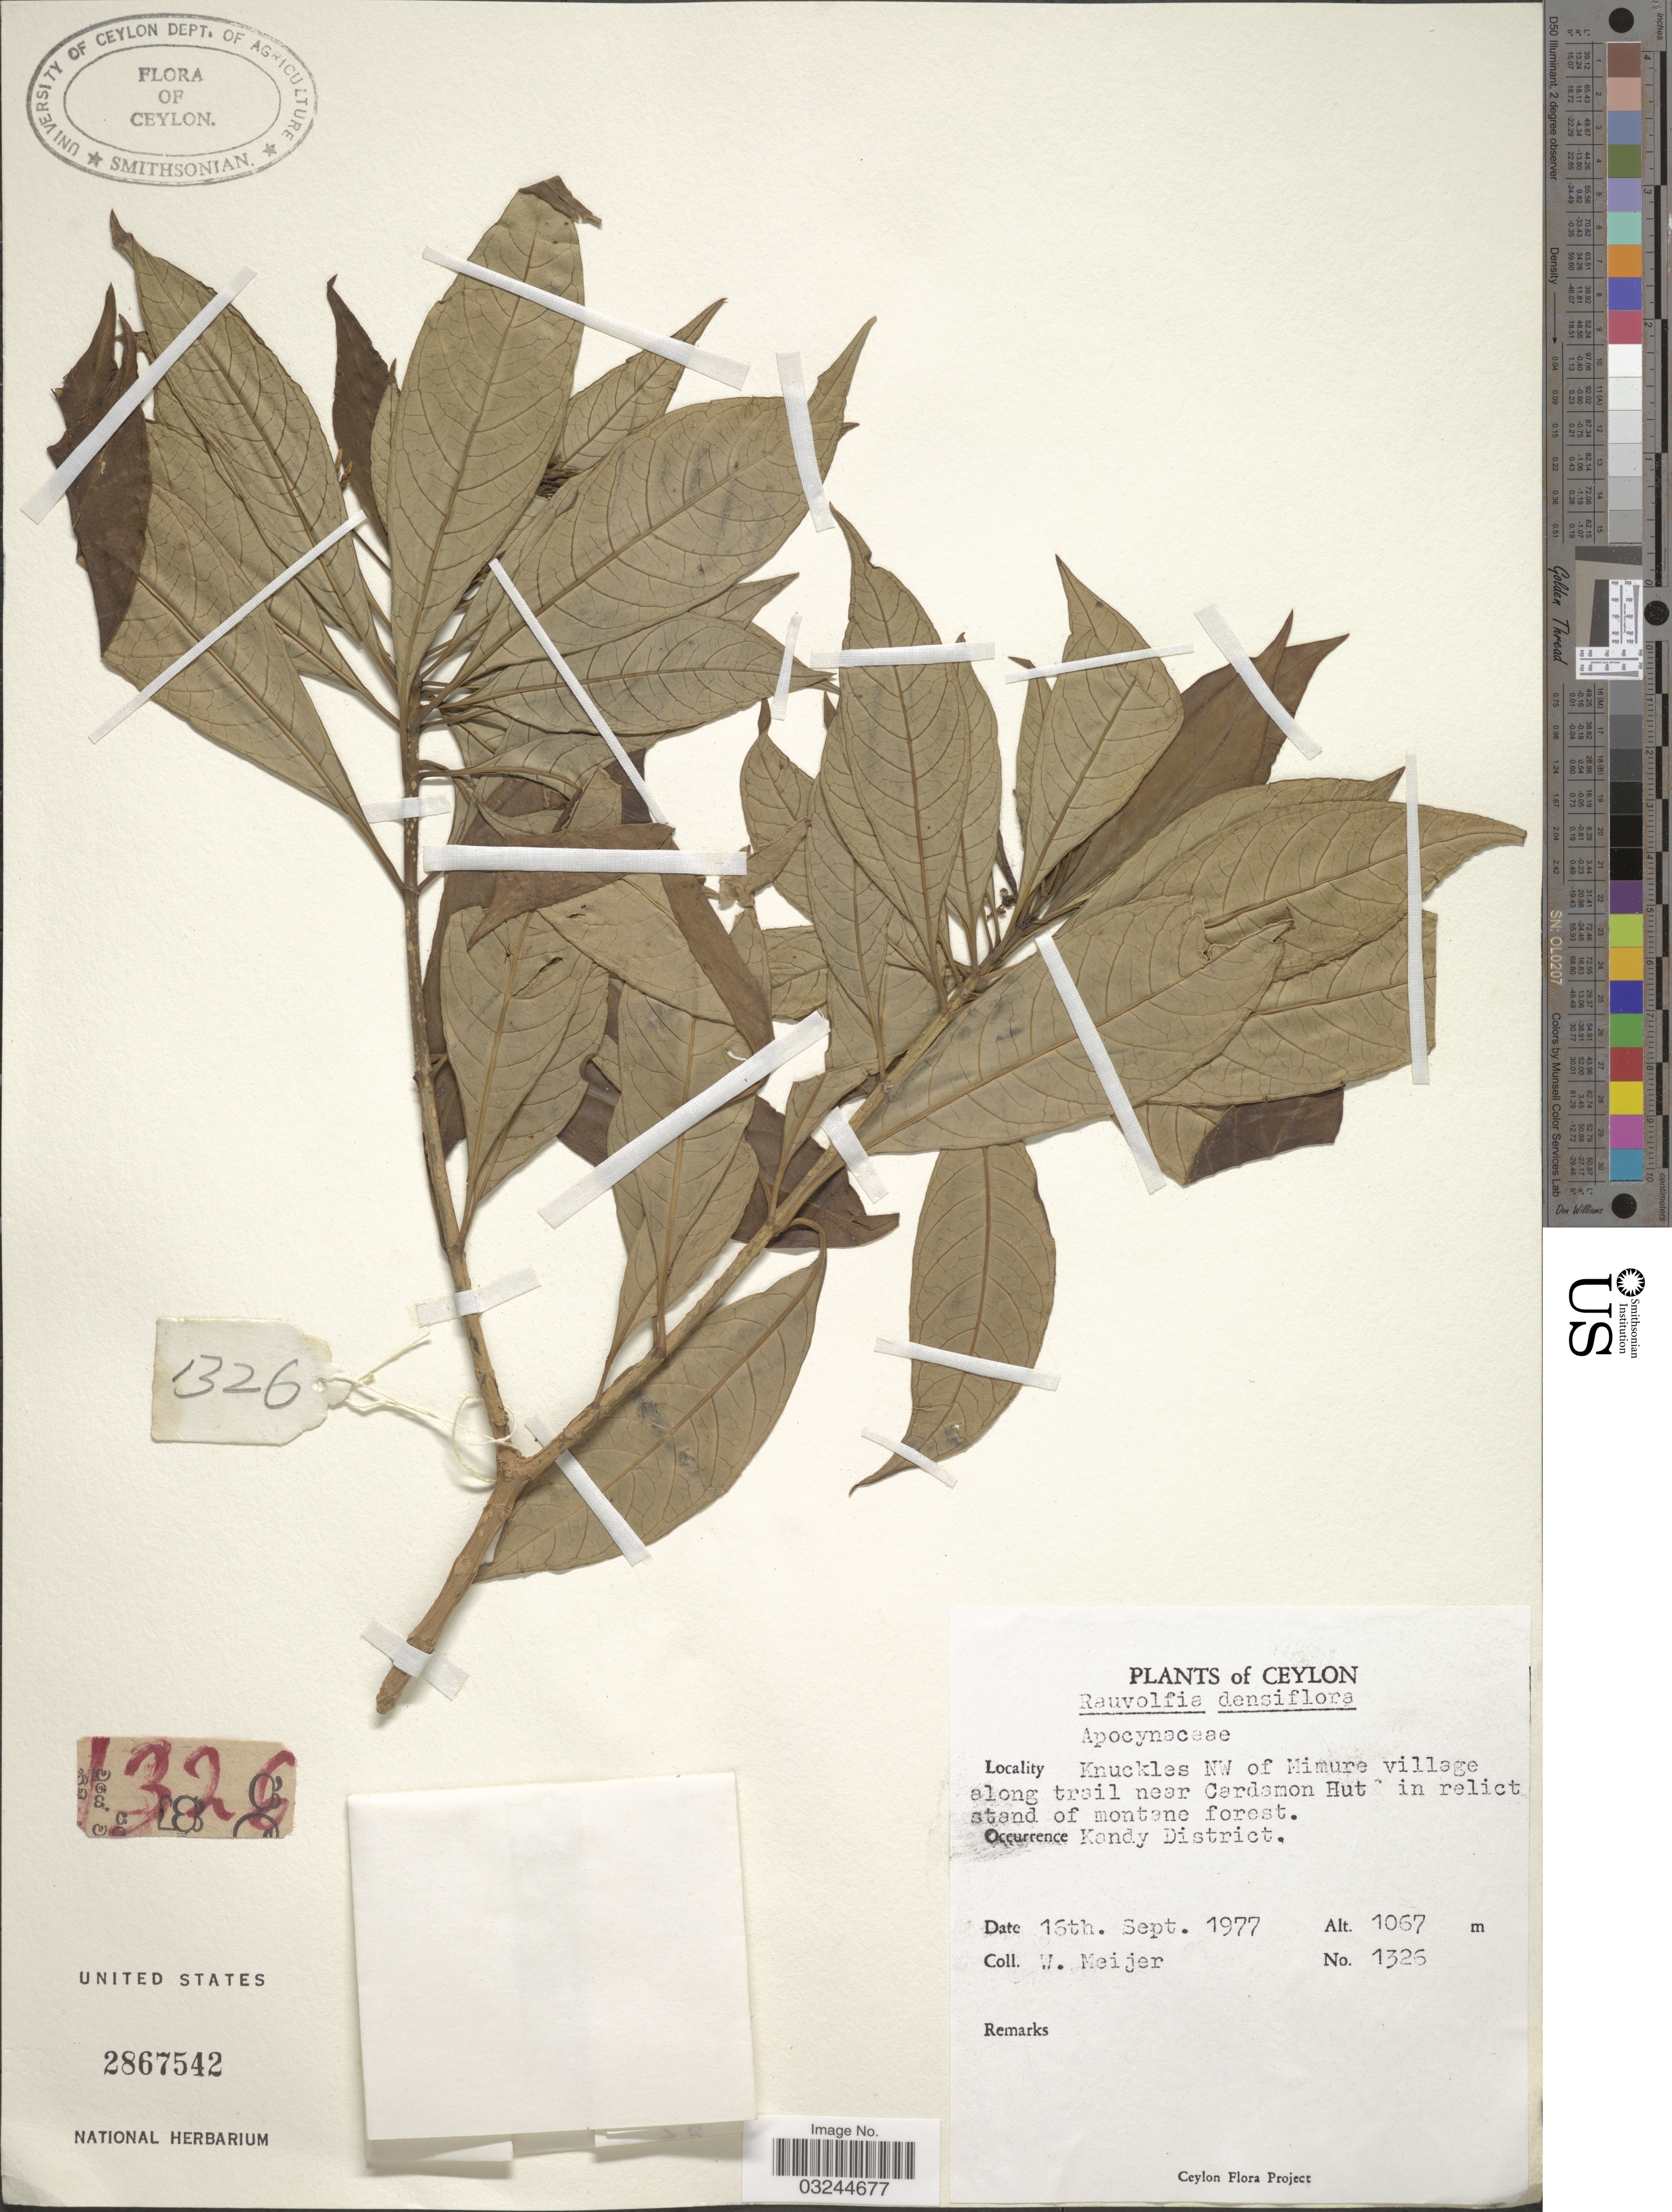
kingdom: Plantae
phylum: Tracheophyta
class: Magnoliopsida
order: Gentianales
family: Apocynaceae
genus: Rauvolfia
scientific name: Rauvolfia densiflora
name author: (Wall.) Benth. ex Hook. f.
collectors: W. Meijer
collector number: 1326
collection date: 1977-09-16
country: Sri Lanka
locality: Ceylon. Knuckles NW of Mimure village along trail near Cardamon Hut. Kandy District.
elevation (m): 1067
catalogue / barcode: US 2867542